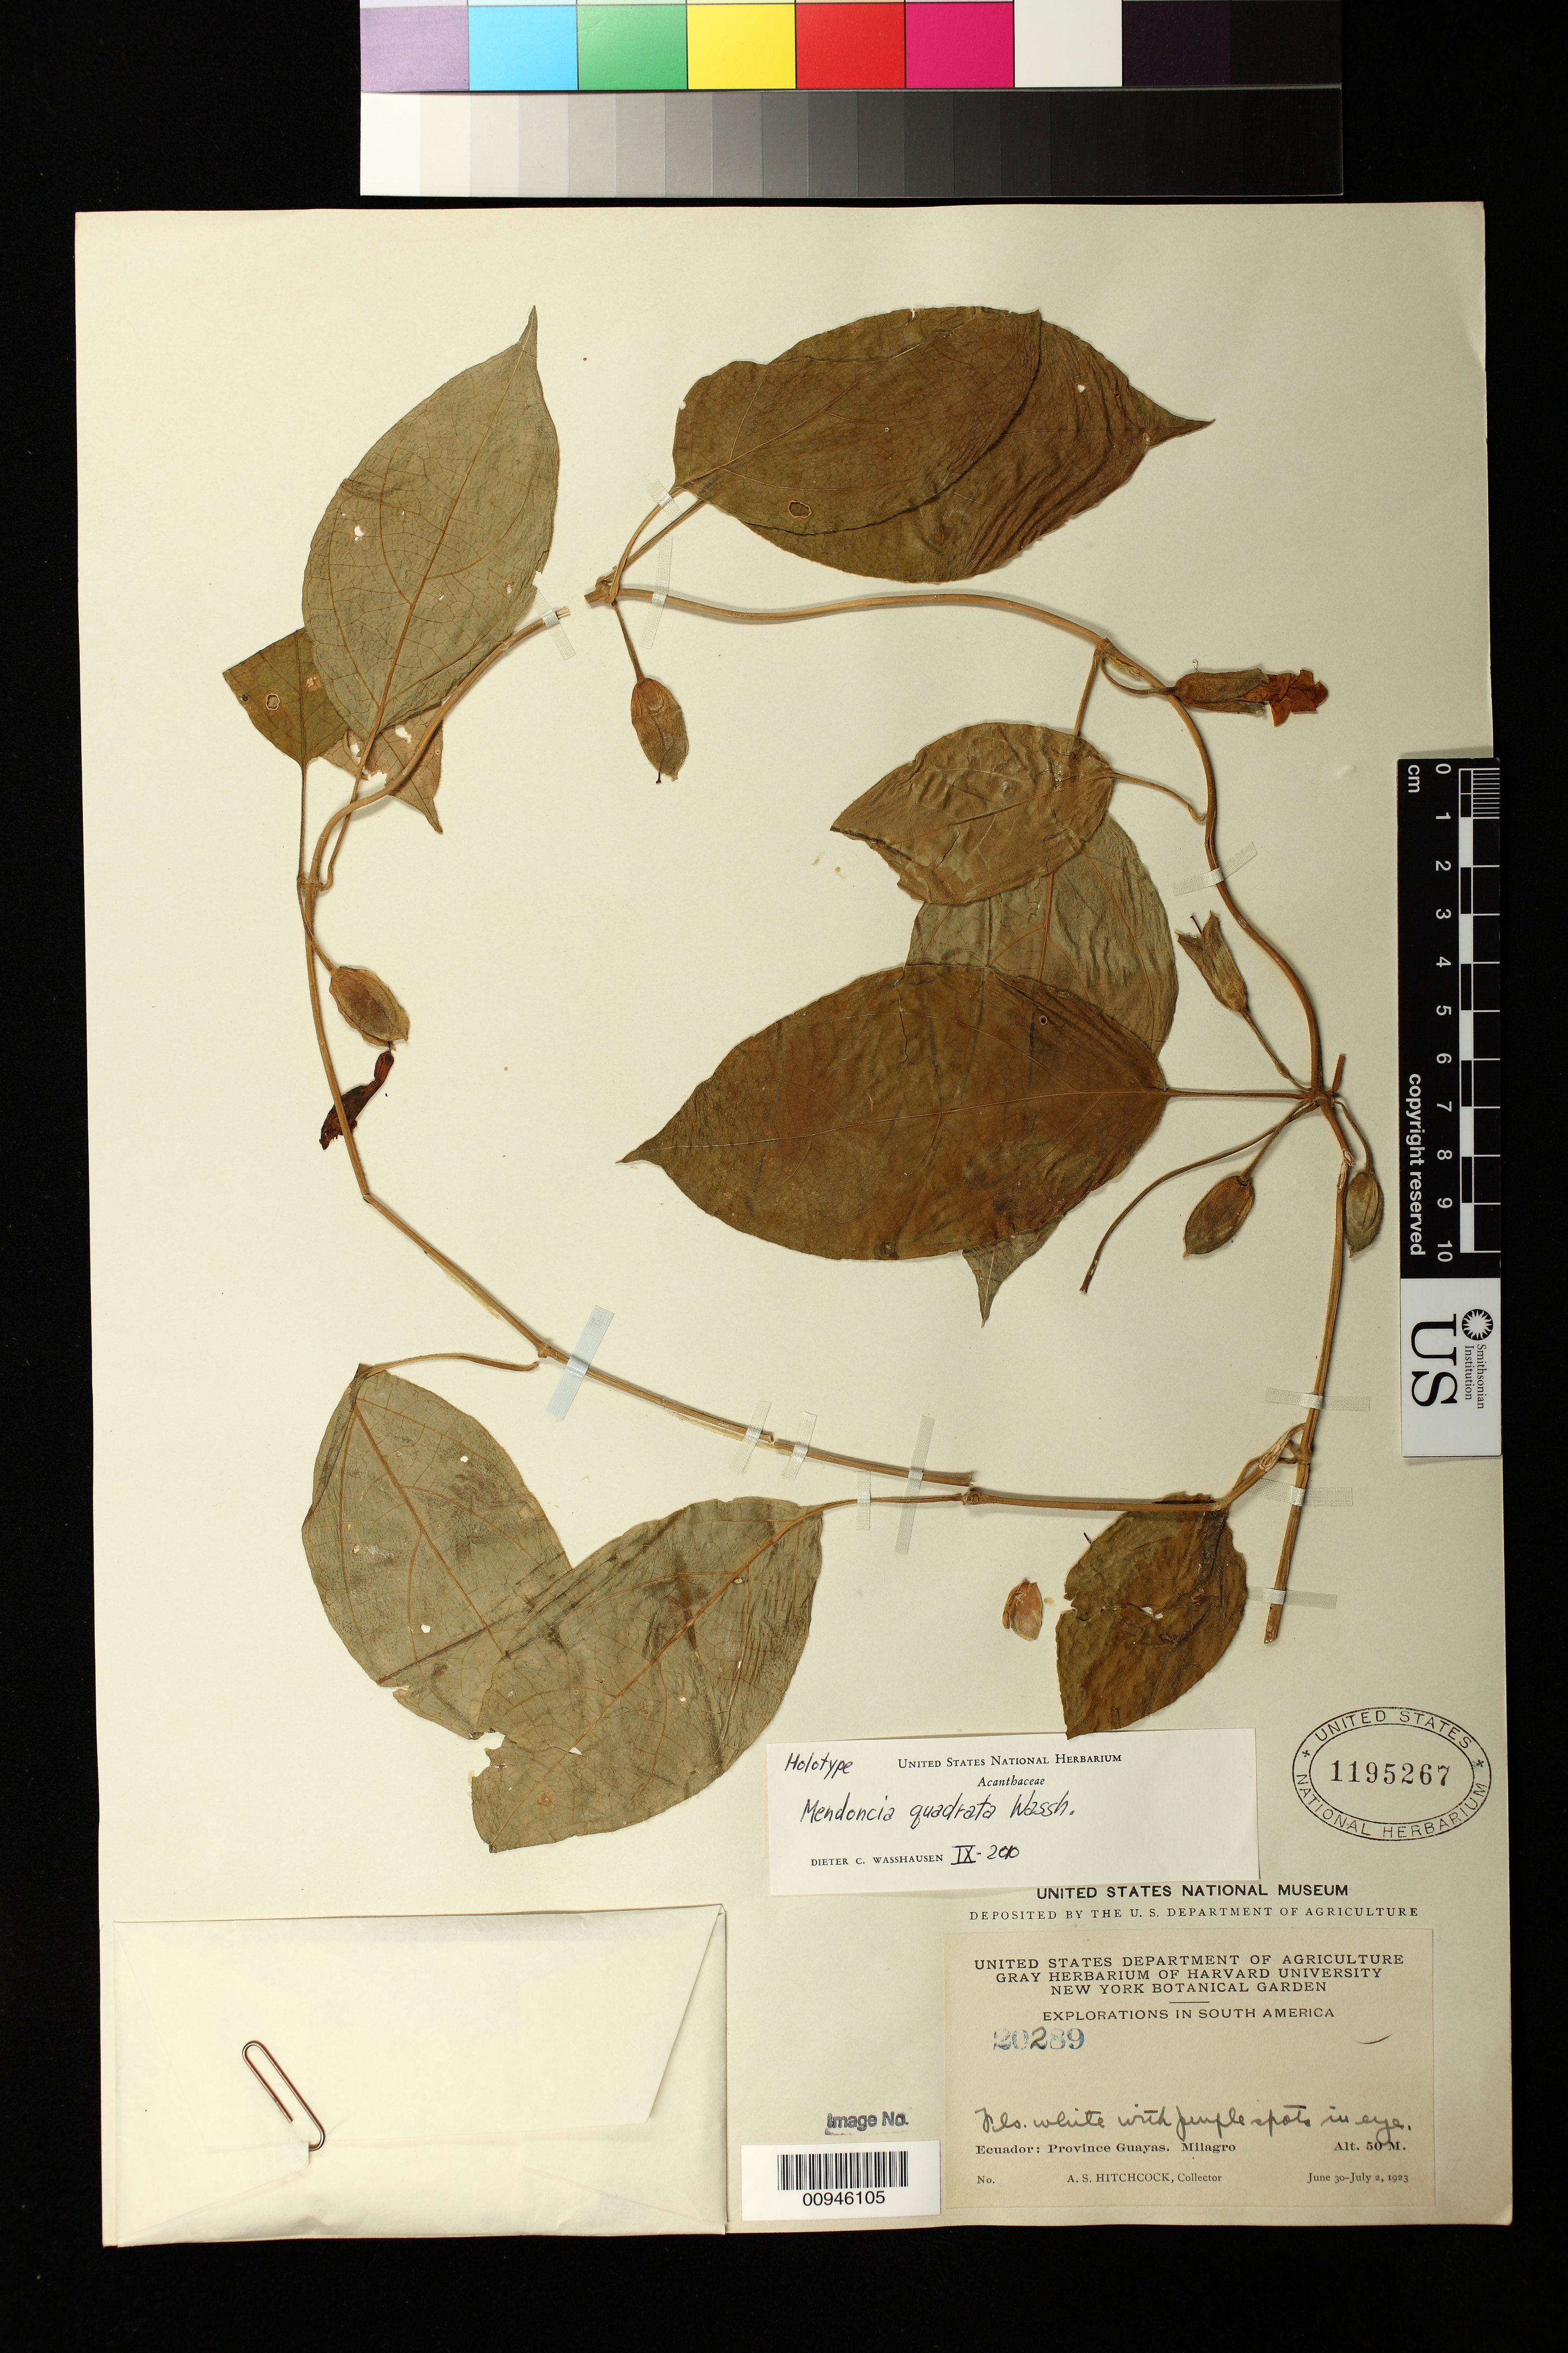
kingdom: Plantae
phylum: Tracheophyta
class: Magnoliopsida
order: Lamiales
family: Acanthaceae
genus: Mendoncia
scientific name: Mendoncia quadrata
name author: Wassh.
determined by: Wasshausen, Dieter C., (BOT), Smithsonian Institution - National Museum of Natural History (UNITED STATES)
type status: Holotype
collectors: A. S. Hitchcock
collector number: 20289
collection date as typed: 30 Jun 1923 to 02 Jul 1923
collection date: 1923-06-30/1923-07-02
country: Ecuador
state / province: Guayas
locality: Milagro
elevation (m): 50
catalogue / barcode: US 1195267